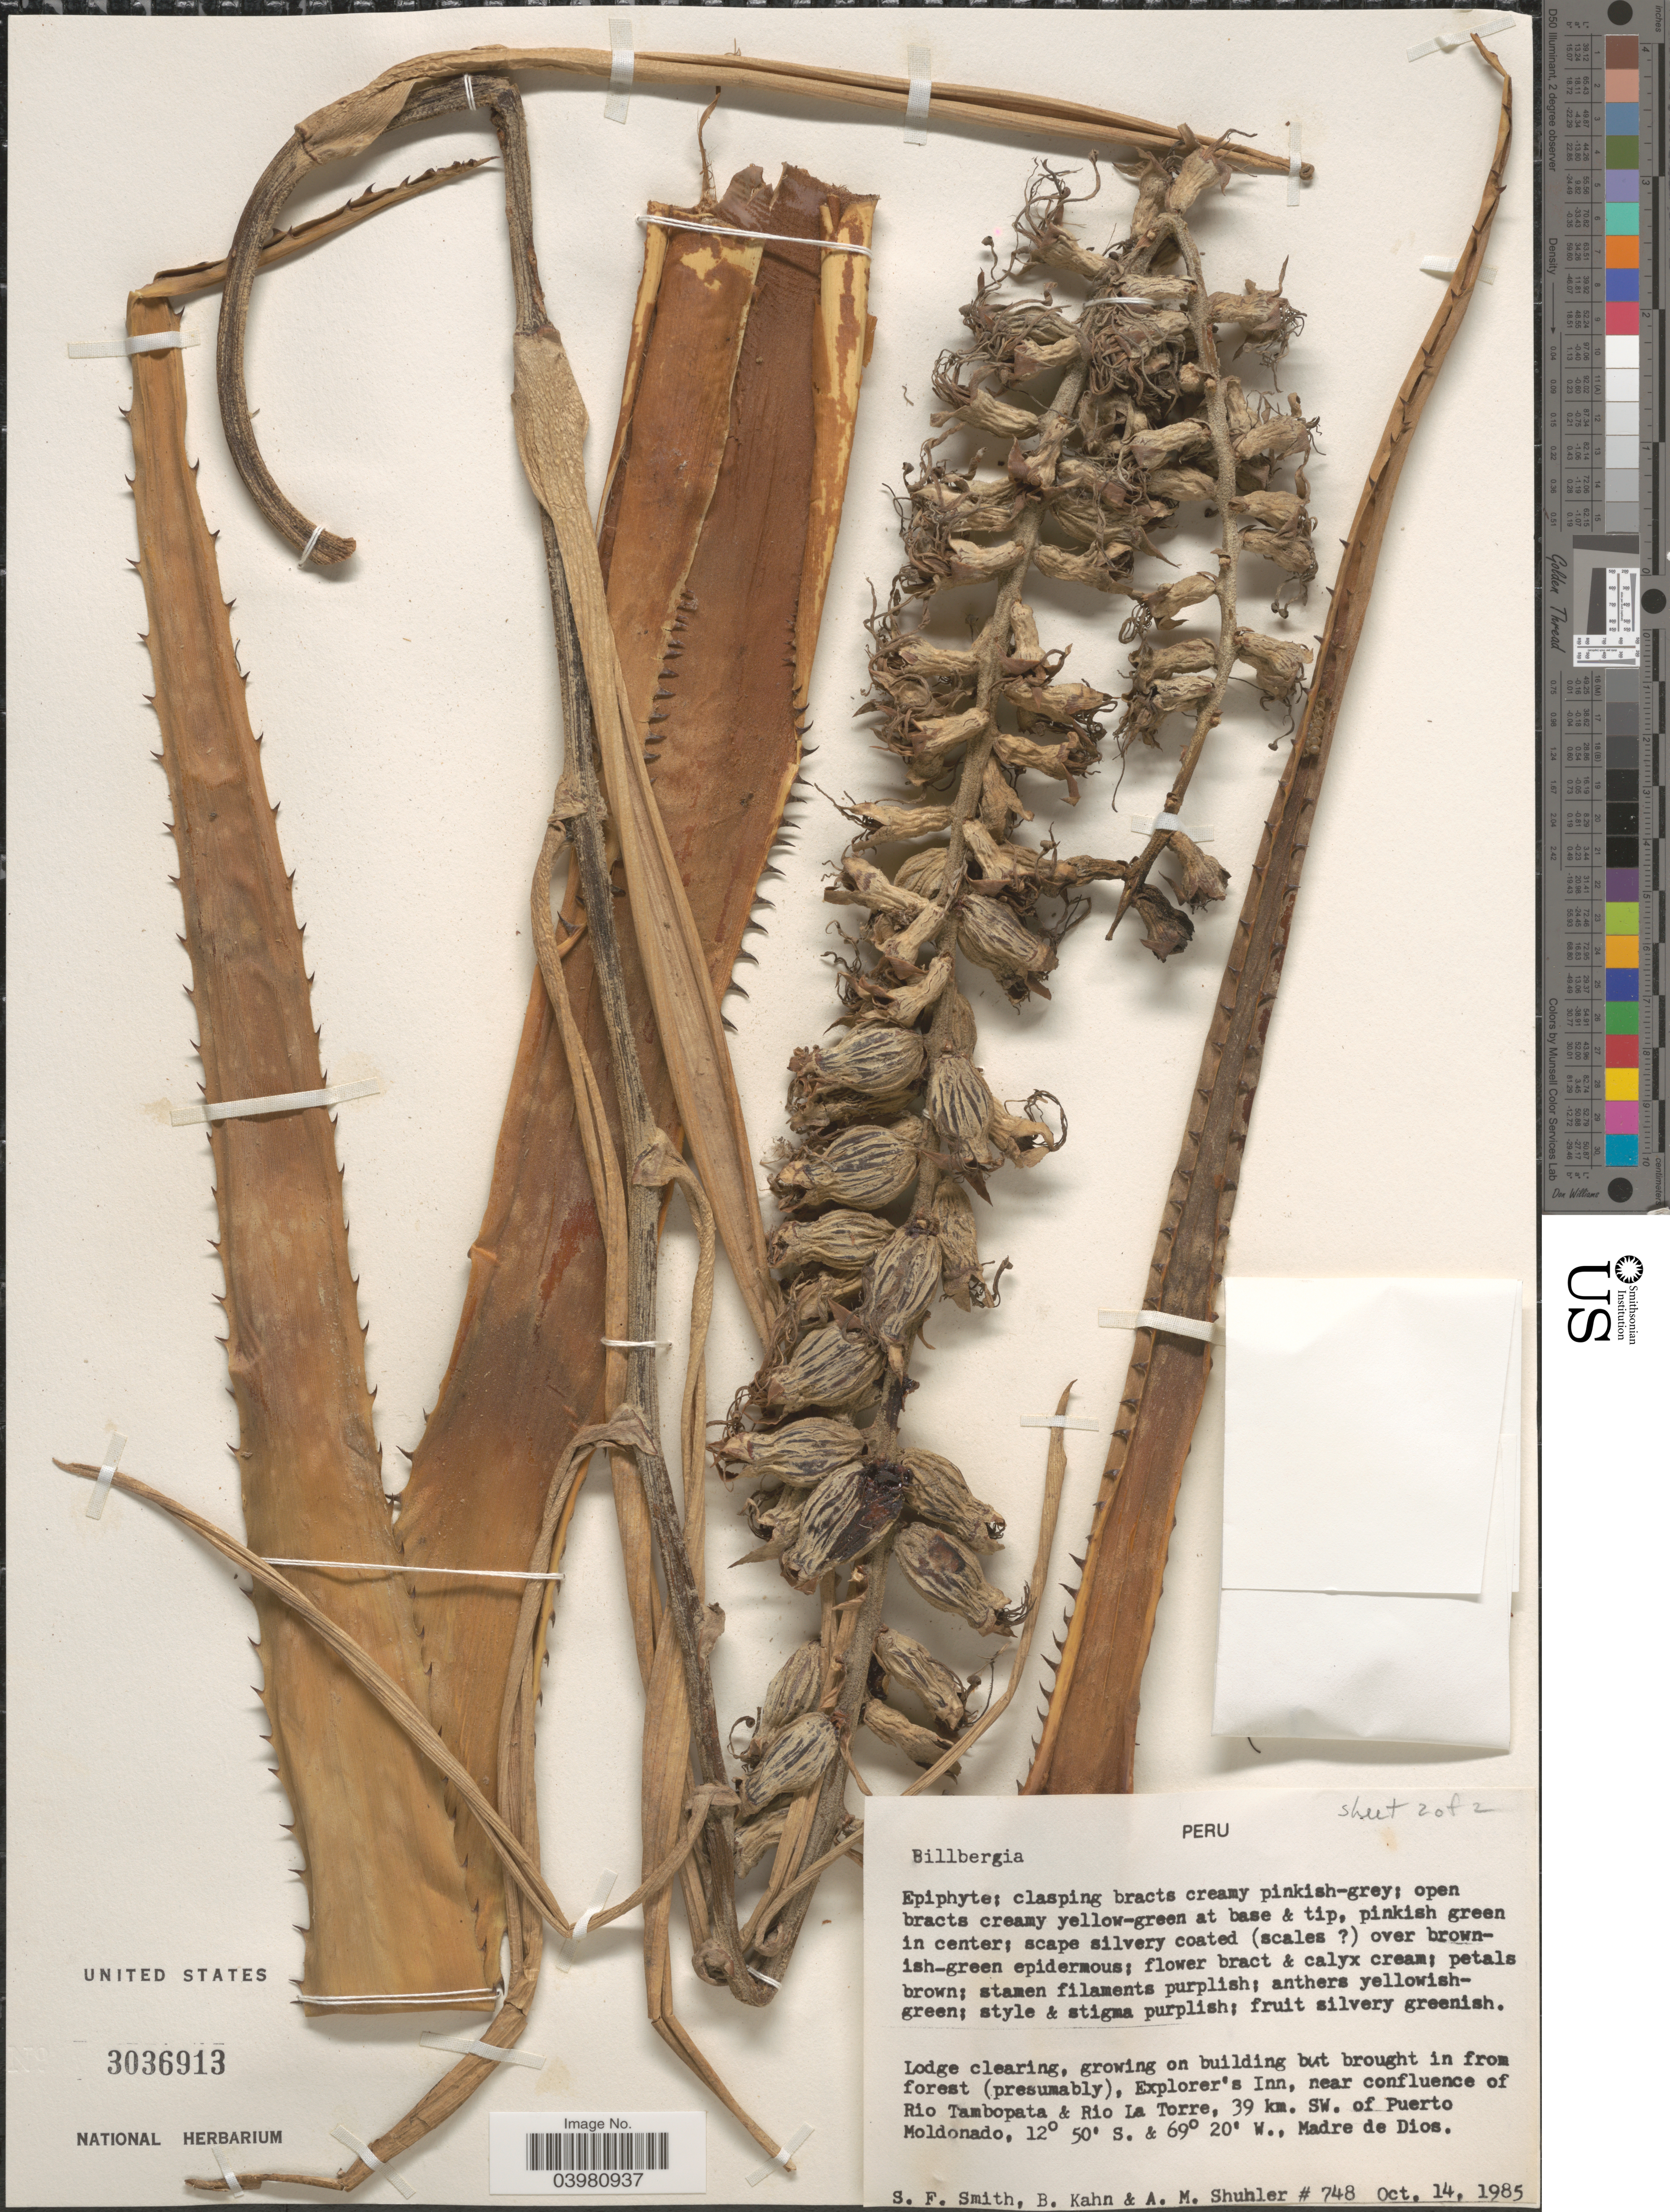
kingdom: Plantae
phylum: Tracheophyta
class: Liliopsida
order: Poales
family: Bromeliaceae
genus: Billbergia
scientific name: Billbergia decora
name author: Poepp. & Endl.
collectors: S.F. Smith, B. Kahn & A. Shuhler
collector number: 748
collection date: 1985-10-14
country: Peru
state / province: Madre de Dios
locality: Explorer's Inn, near confluence of Rio Tambopata & Rio La Torre, 39 km. SW. of Puerto Moldonado.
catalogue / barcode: US 3036913